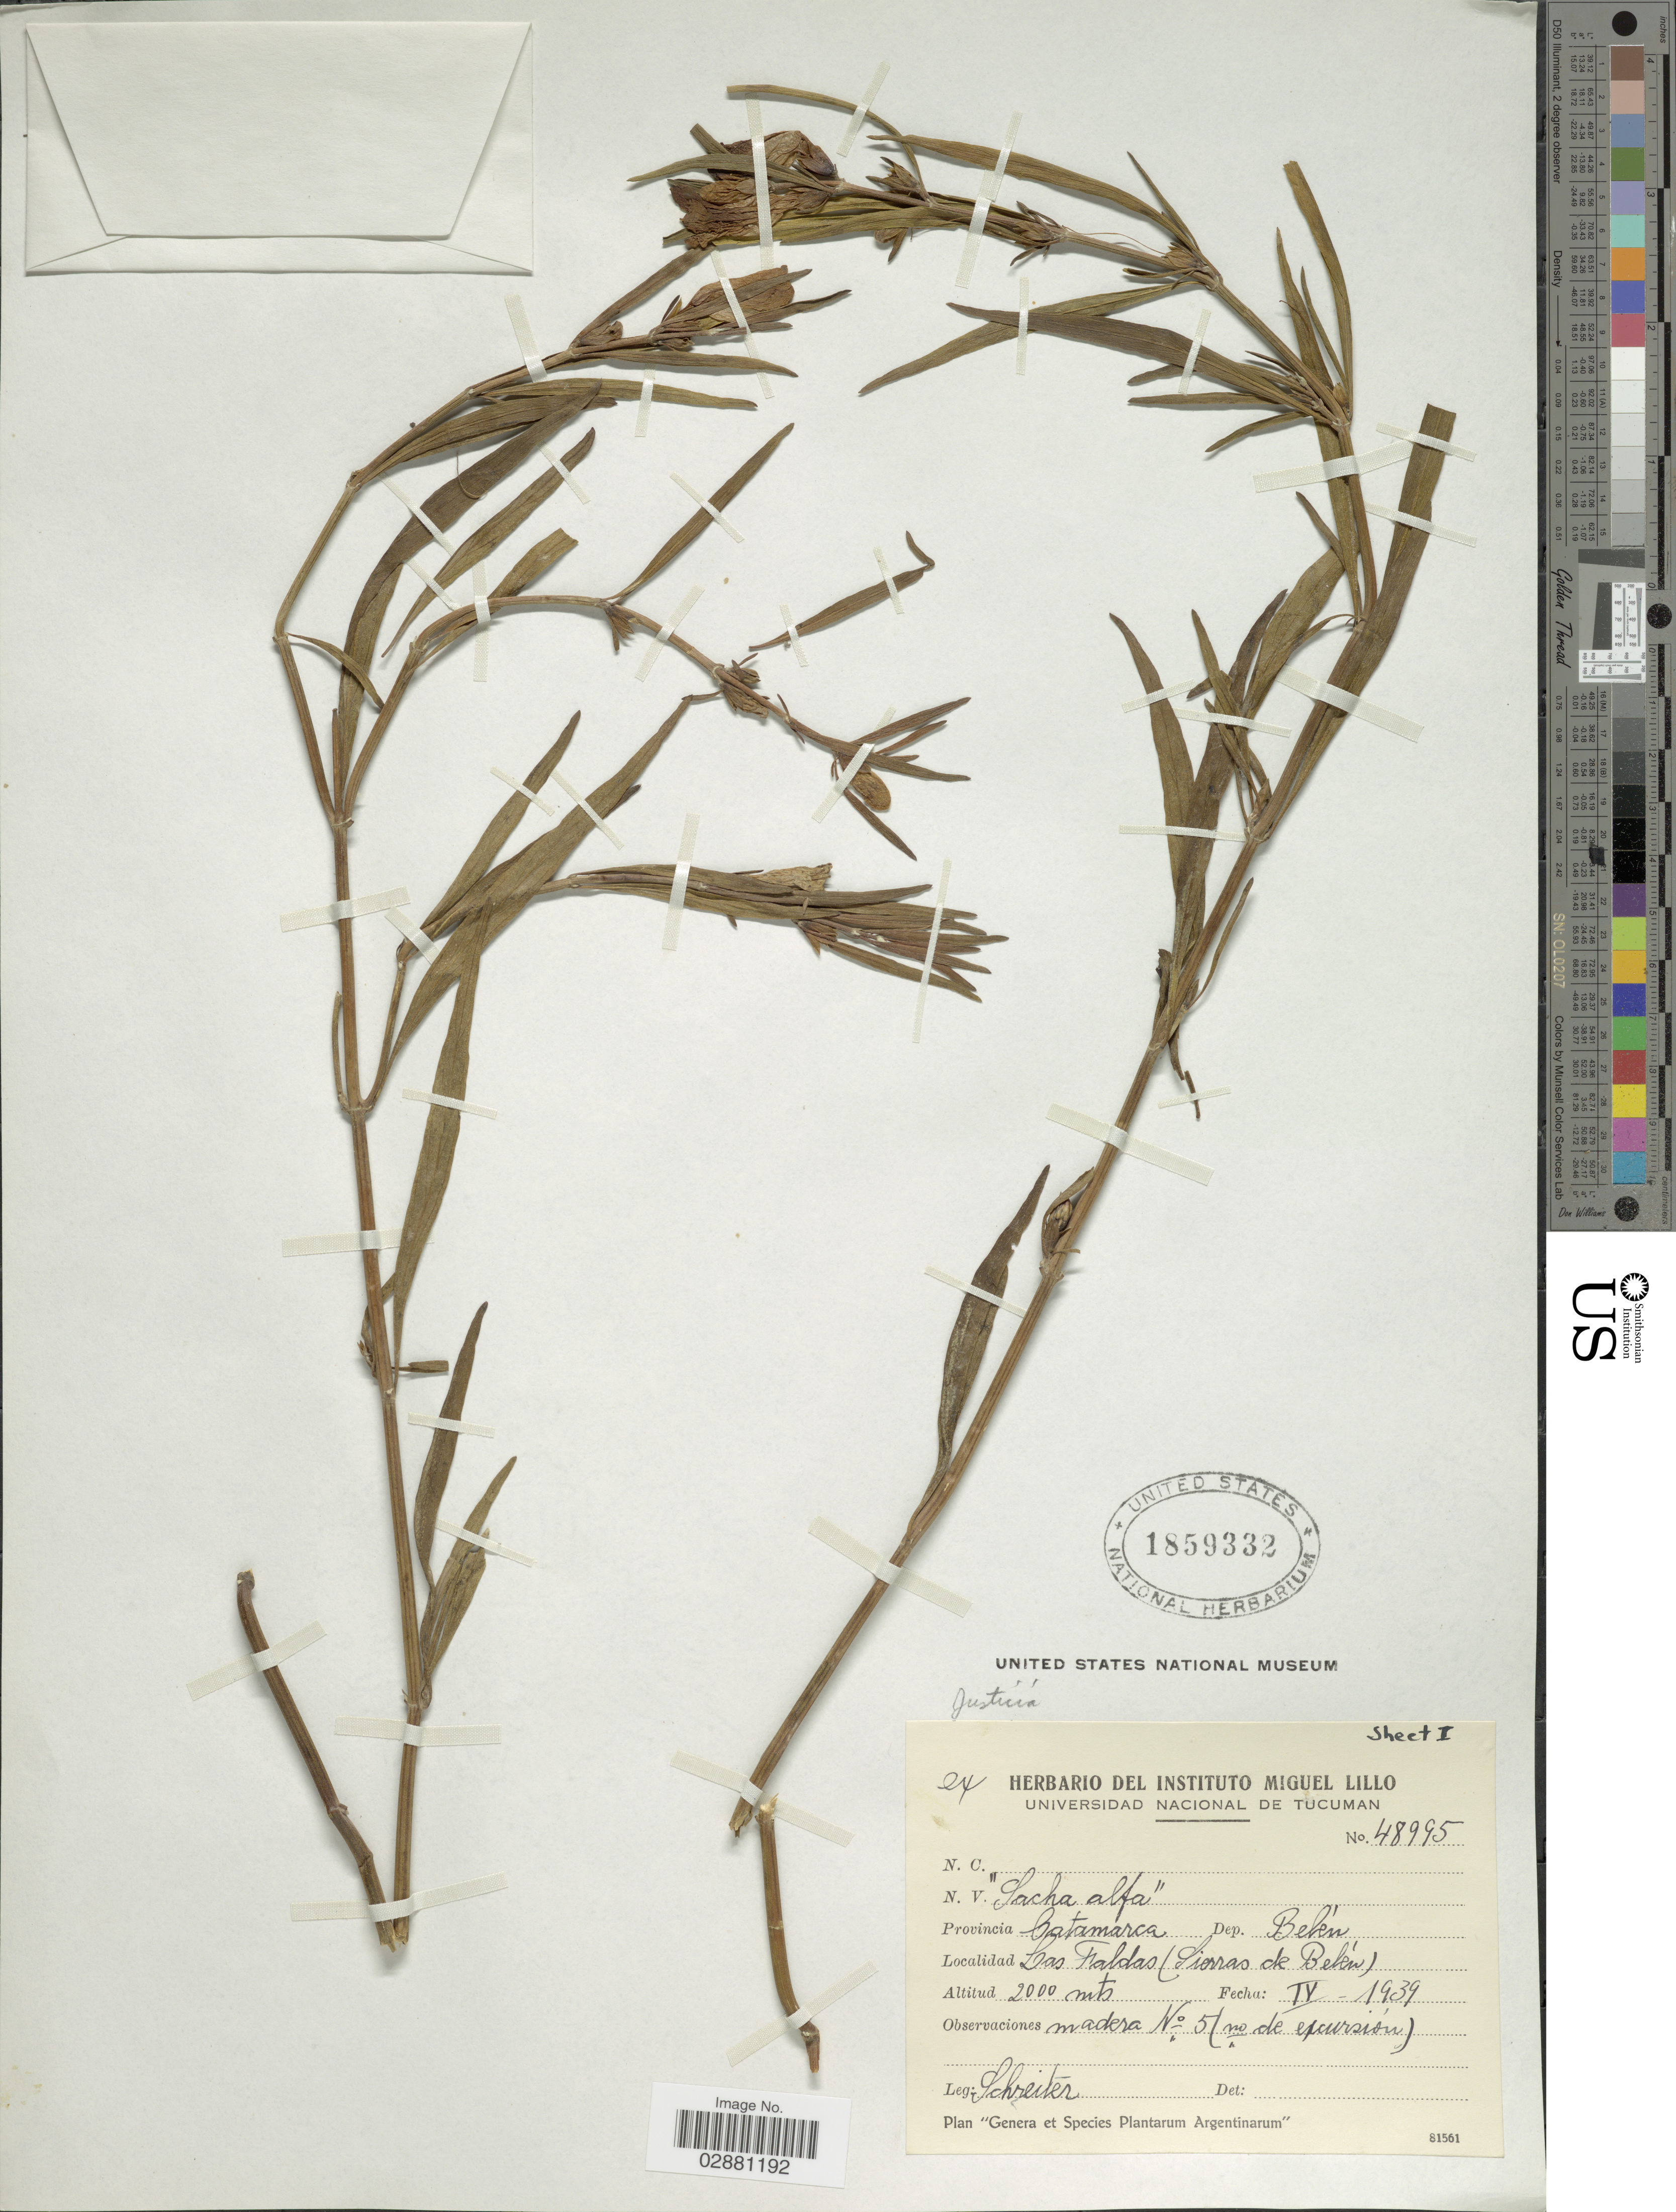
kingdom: Plantae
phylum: Tracheophyta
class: Magnoliopsida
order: Lamiales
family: Acanthaceae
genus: Justicia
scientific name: Justicia tweediana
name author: (Nees) Griseb.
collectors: -. Schreiter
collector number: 48995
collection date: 1939-04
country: Argentina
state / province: Catamarca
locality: Provincia Catamarca, Dep. Belén, Las Faldas (Sierras de Belén).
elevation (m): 2000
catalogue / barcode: US 1859332